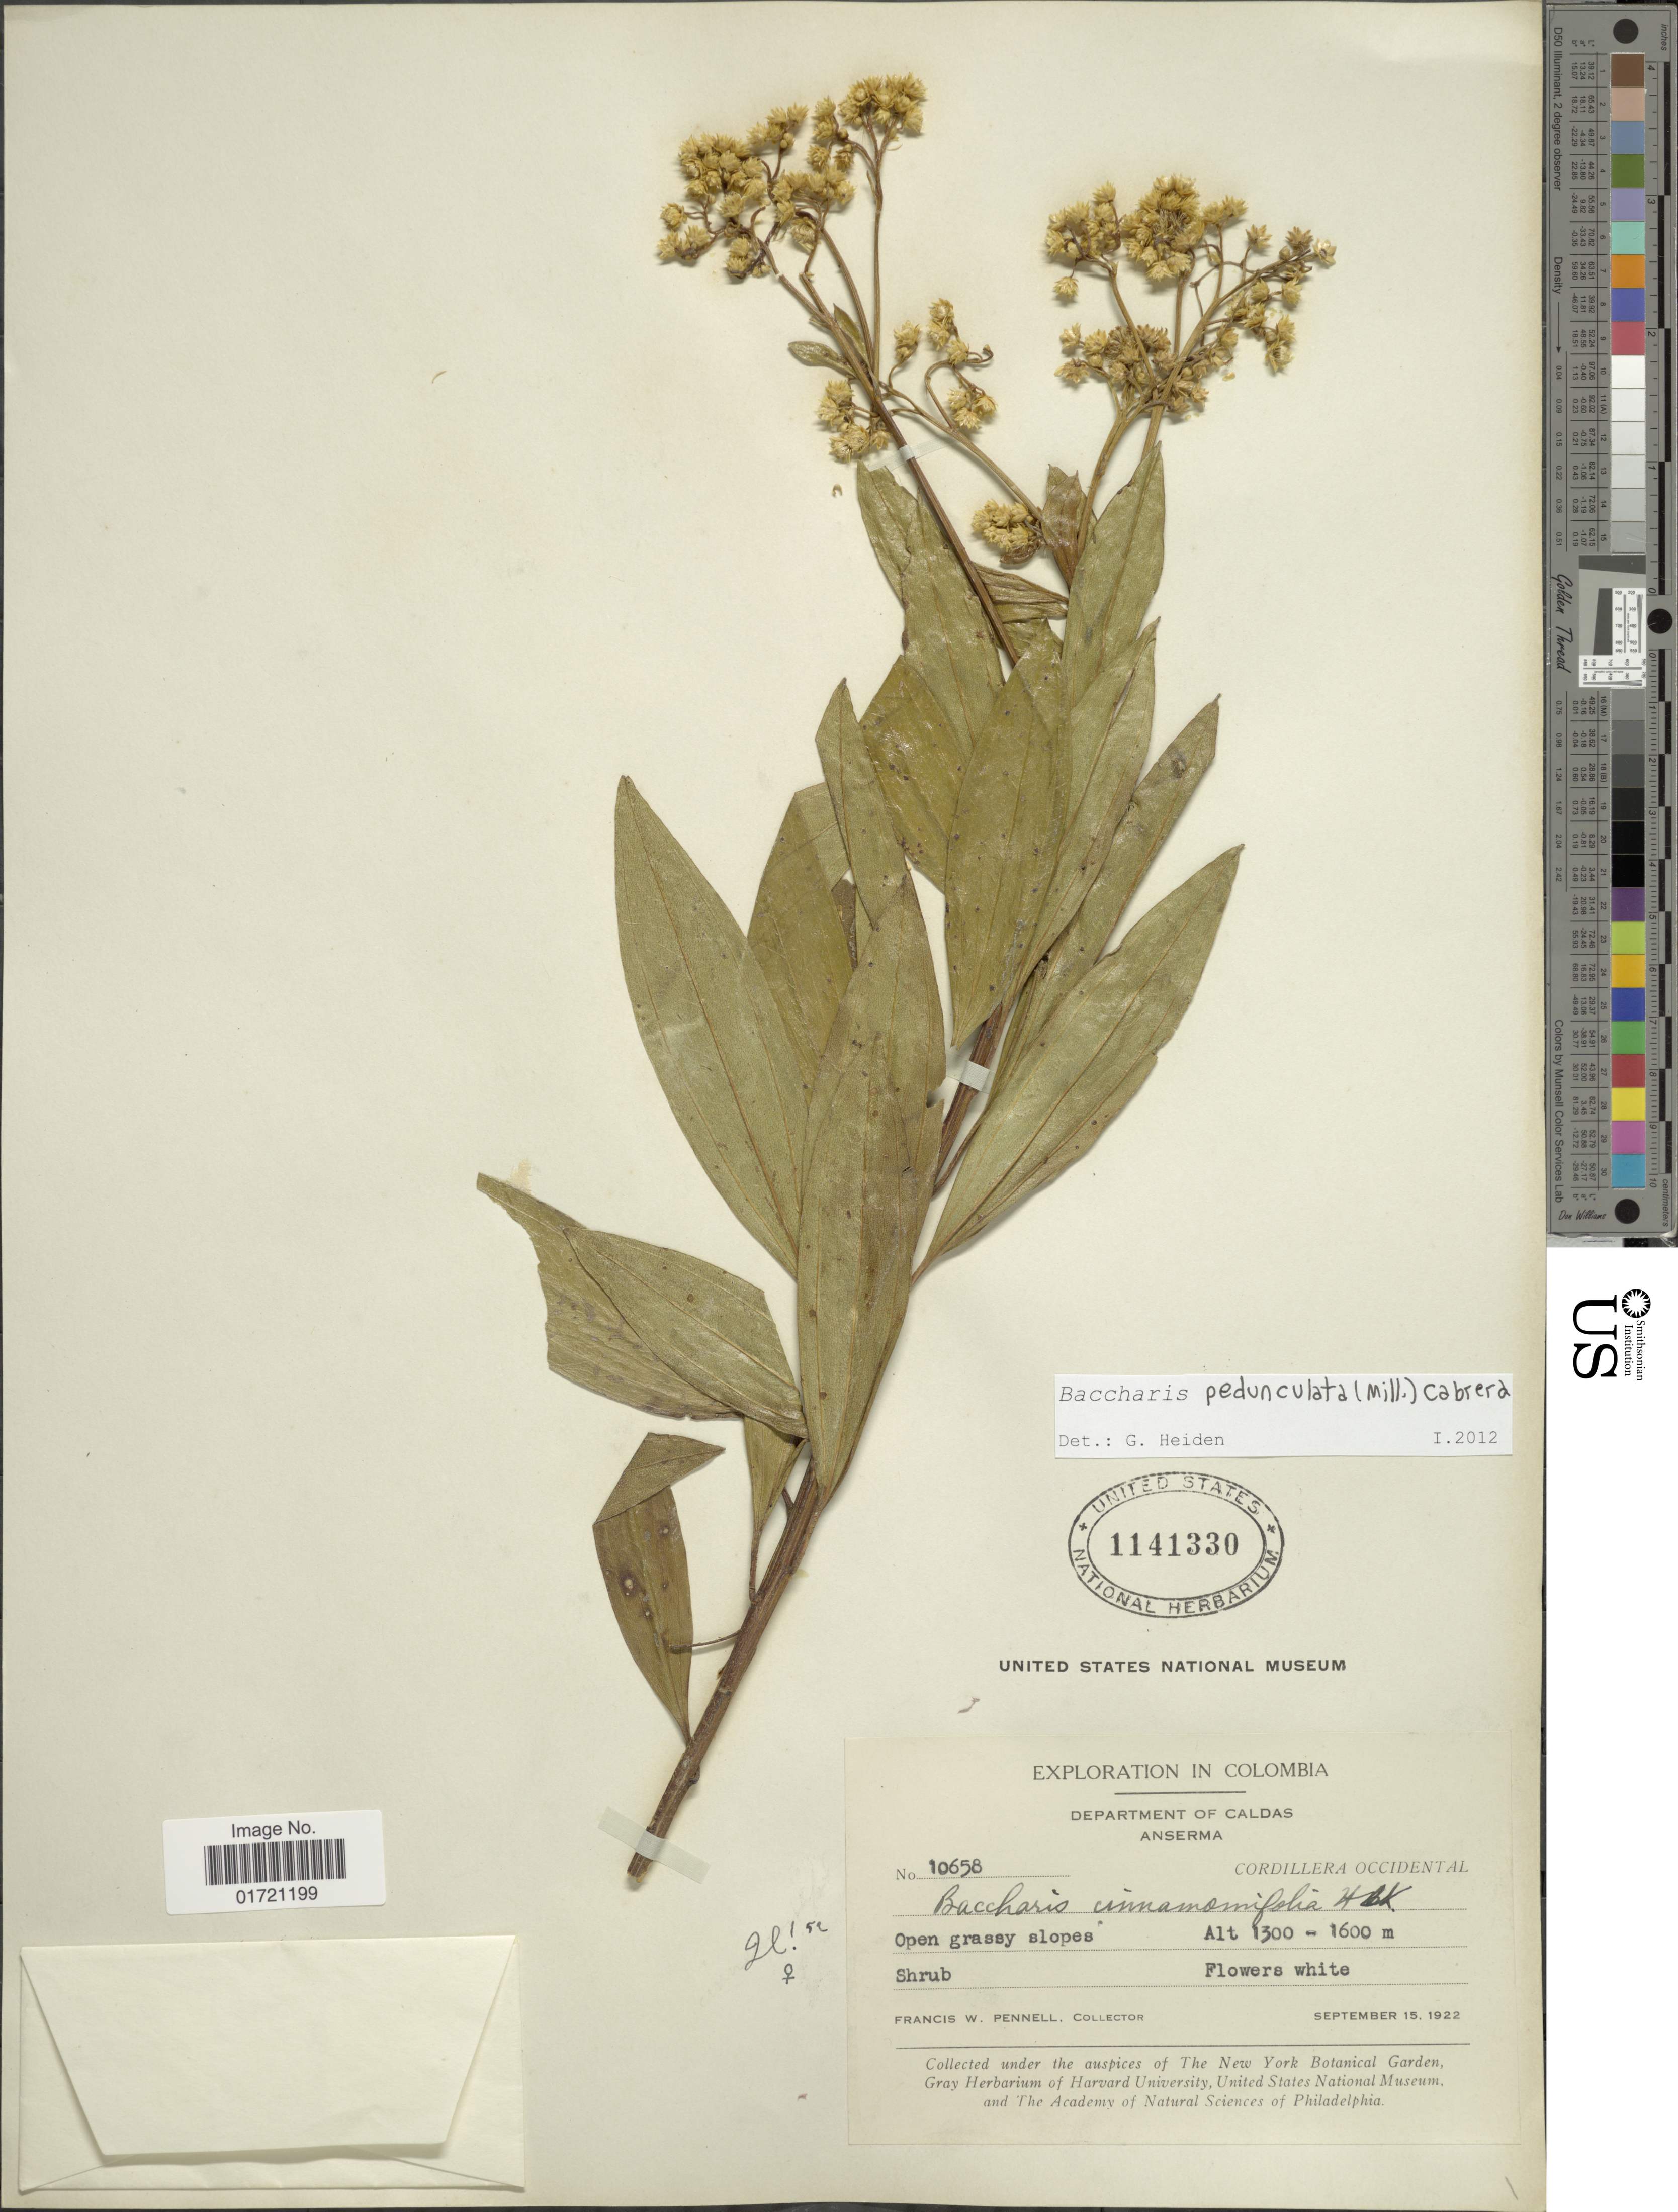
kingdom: Plantae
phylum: Tracheophyta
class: Magnoliopsida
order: Asterales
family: Asteraceae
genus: Baccharis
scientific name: Baccharis pedunculata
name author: (Mill.) Cabrera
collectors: F. W. Pennell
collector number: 10658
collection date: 1922-09-15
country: Colombia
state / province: Caldas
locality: Department of Caldas. Anserma. Cordillera Occidental. Open grassy slopes.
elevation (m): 1300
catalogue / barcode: US 1141330